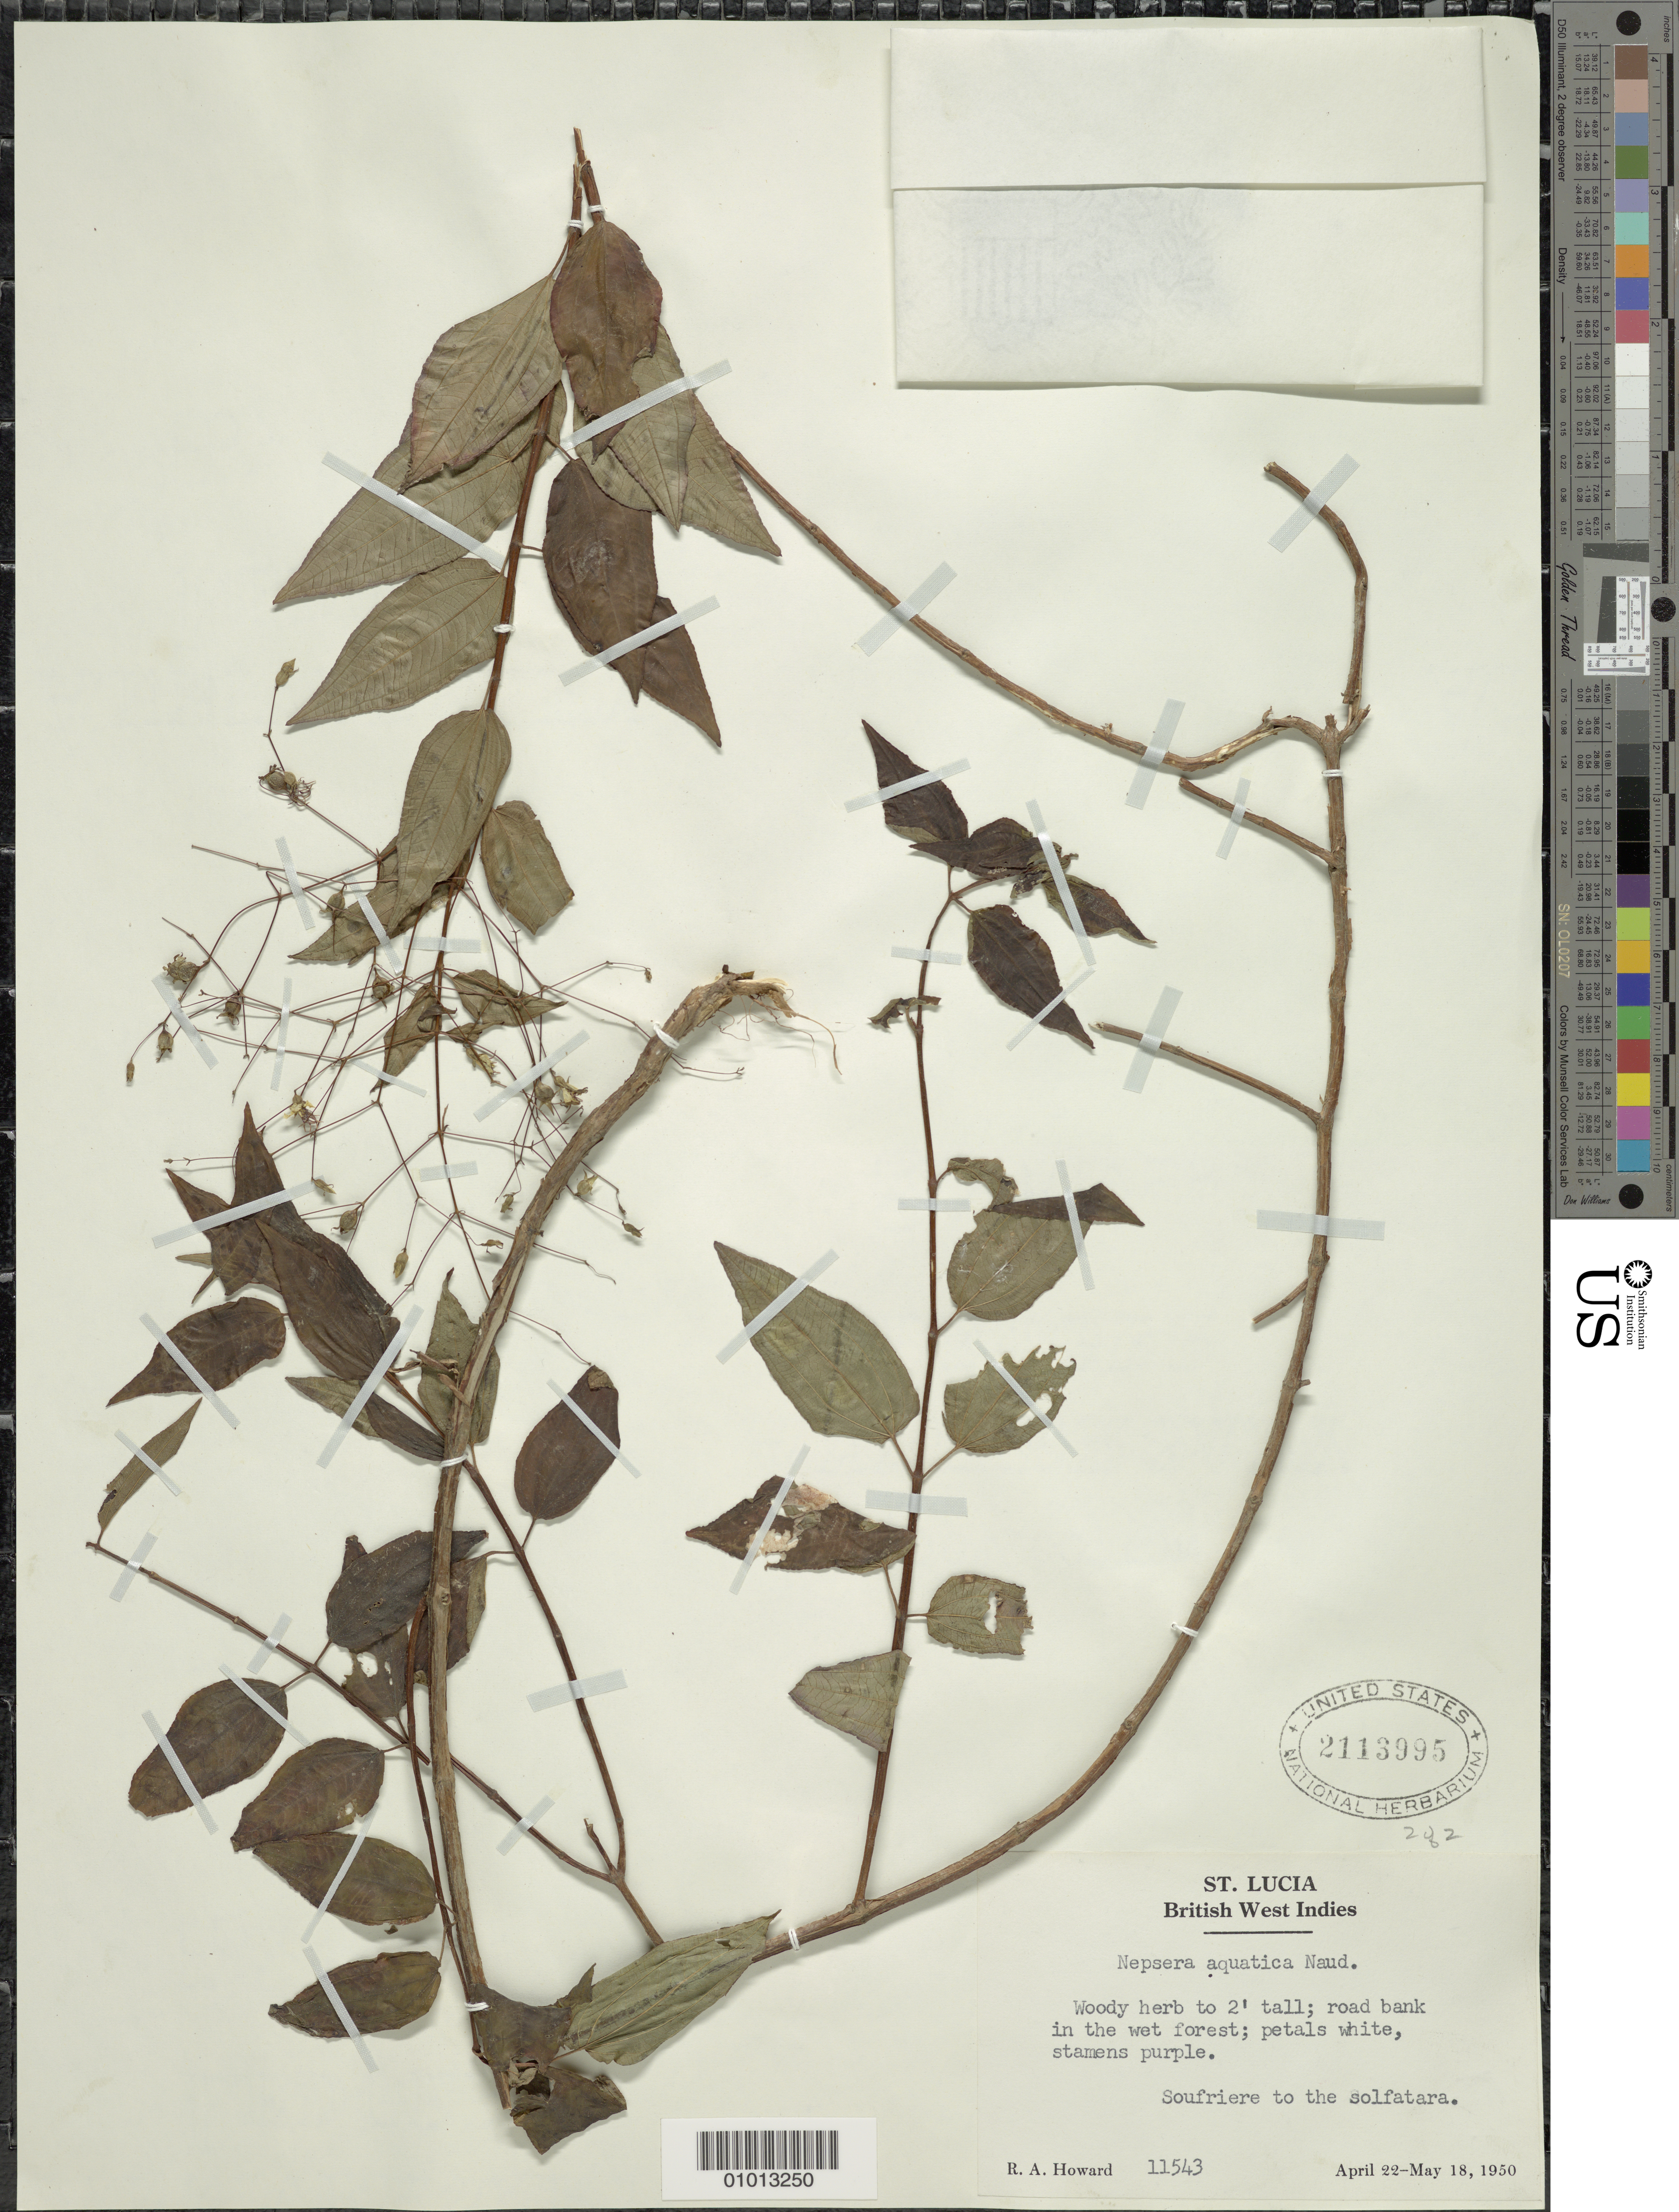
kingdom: Plantae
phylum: Tracheophyta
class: Magnoliopsida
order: Myrtales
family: Melastomataceae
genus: Nepsera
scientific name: Nepsera aquatica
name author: (Aubl.) Naudin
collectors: R. A. Howard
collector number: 11543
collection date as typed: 22 Apr 1950 to 18 May 1922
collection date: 1922-05-18/1950-04-22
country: St. Lucia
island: St. Lucia I.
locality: Soufriere to the solfatara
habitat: Road bank in wet forest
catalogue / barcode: US 2113995